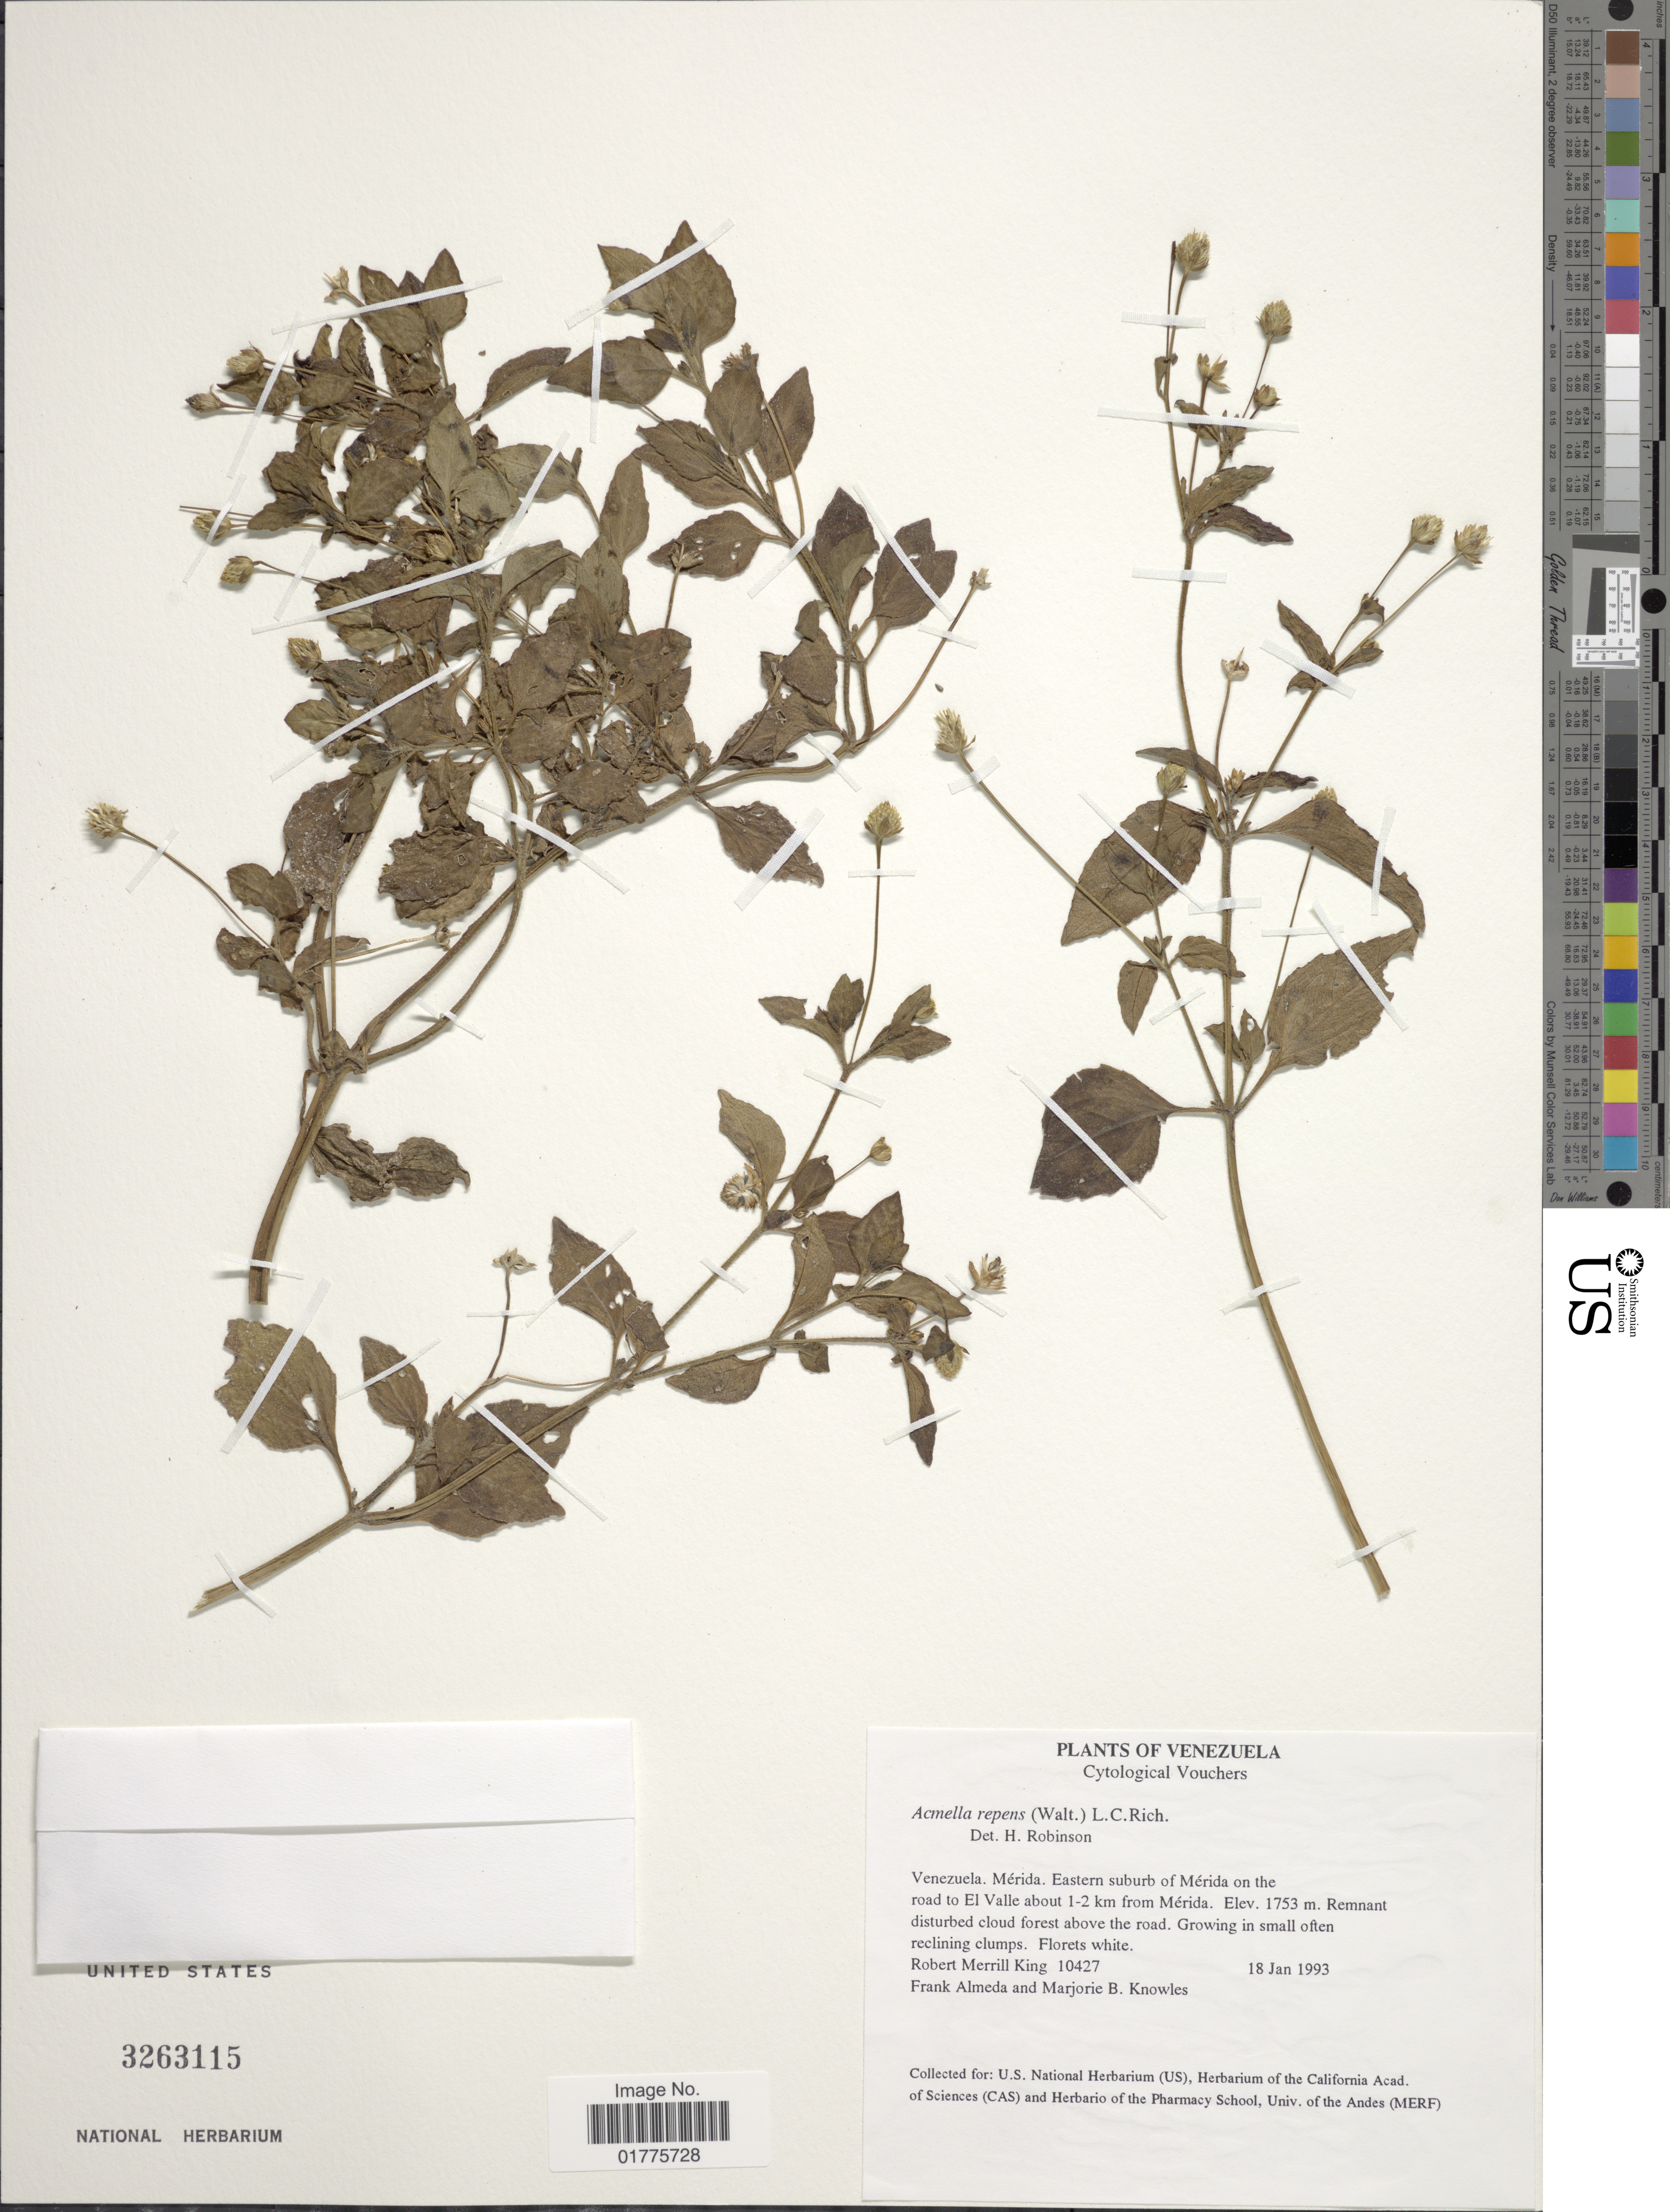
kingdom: Plantae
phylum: Tracheophyta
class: Magnoliopsida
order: Asterales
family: Asteraceae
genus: Acmella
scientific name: Acmella repens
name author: (Walter) Rich.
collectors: R. M. King, F. Almeda & M. B. Knowles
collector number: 10427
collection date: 1993-01-18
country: Venezuela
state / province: Mérida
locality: Eastern suburb of Mérida on the road to El Valle about 1-2 km from Mérida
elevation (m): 1753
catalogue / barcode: US 3263115